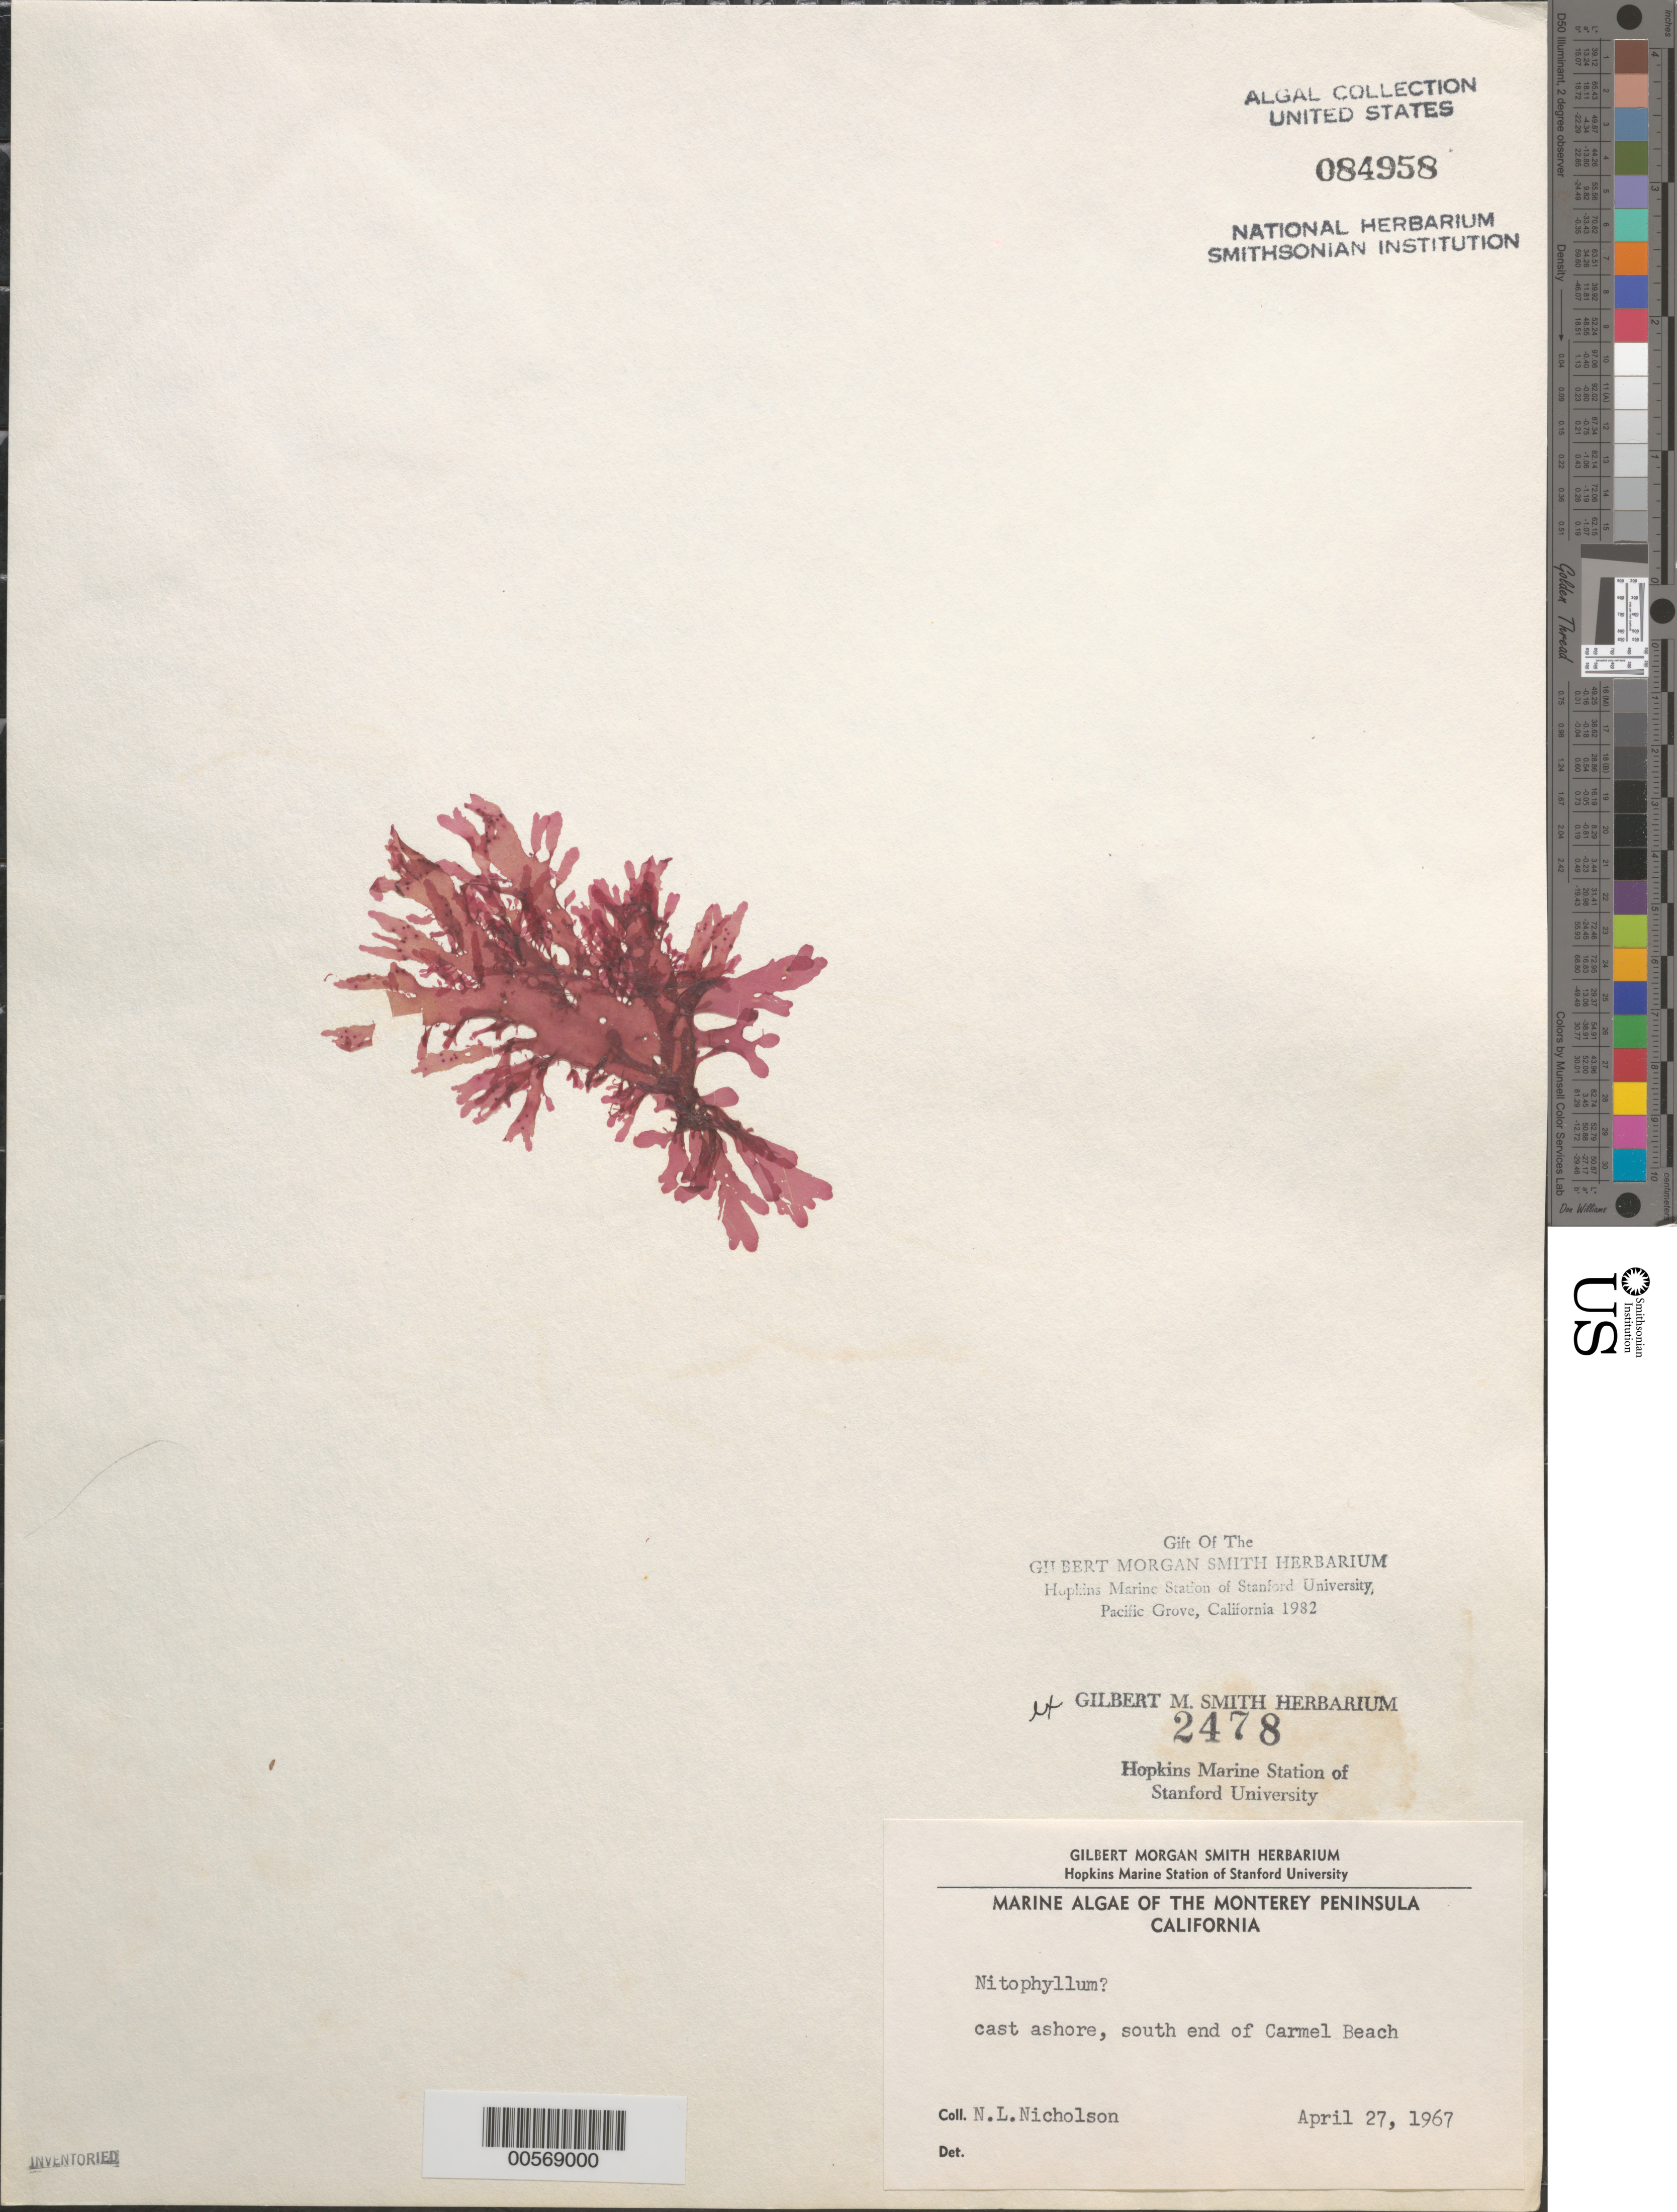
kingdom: Plantae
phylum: Rhodophyta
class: Florideophyceae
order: Ceramiales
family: Delesseriaceae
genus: Nitophyllum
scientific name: Nitophyllum sp.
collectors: N. Nicholson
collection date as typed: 27 Apr 1967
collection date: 1967-04-27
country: United States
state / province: California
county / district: Monterey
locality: Carmel Beach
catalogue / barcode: US 84958